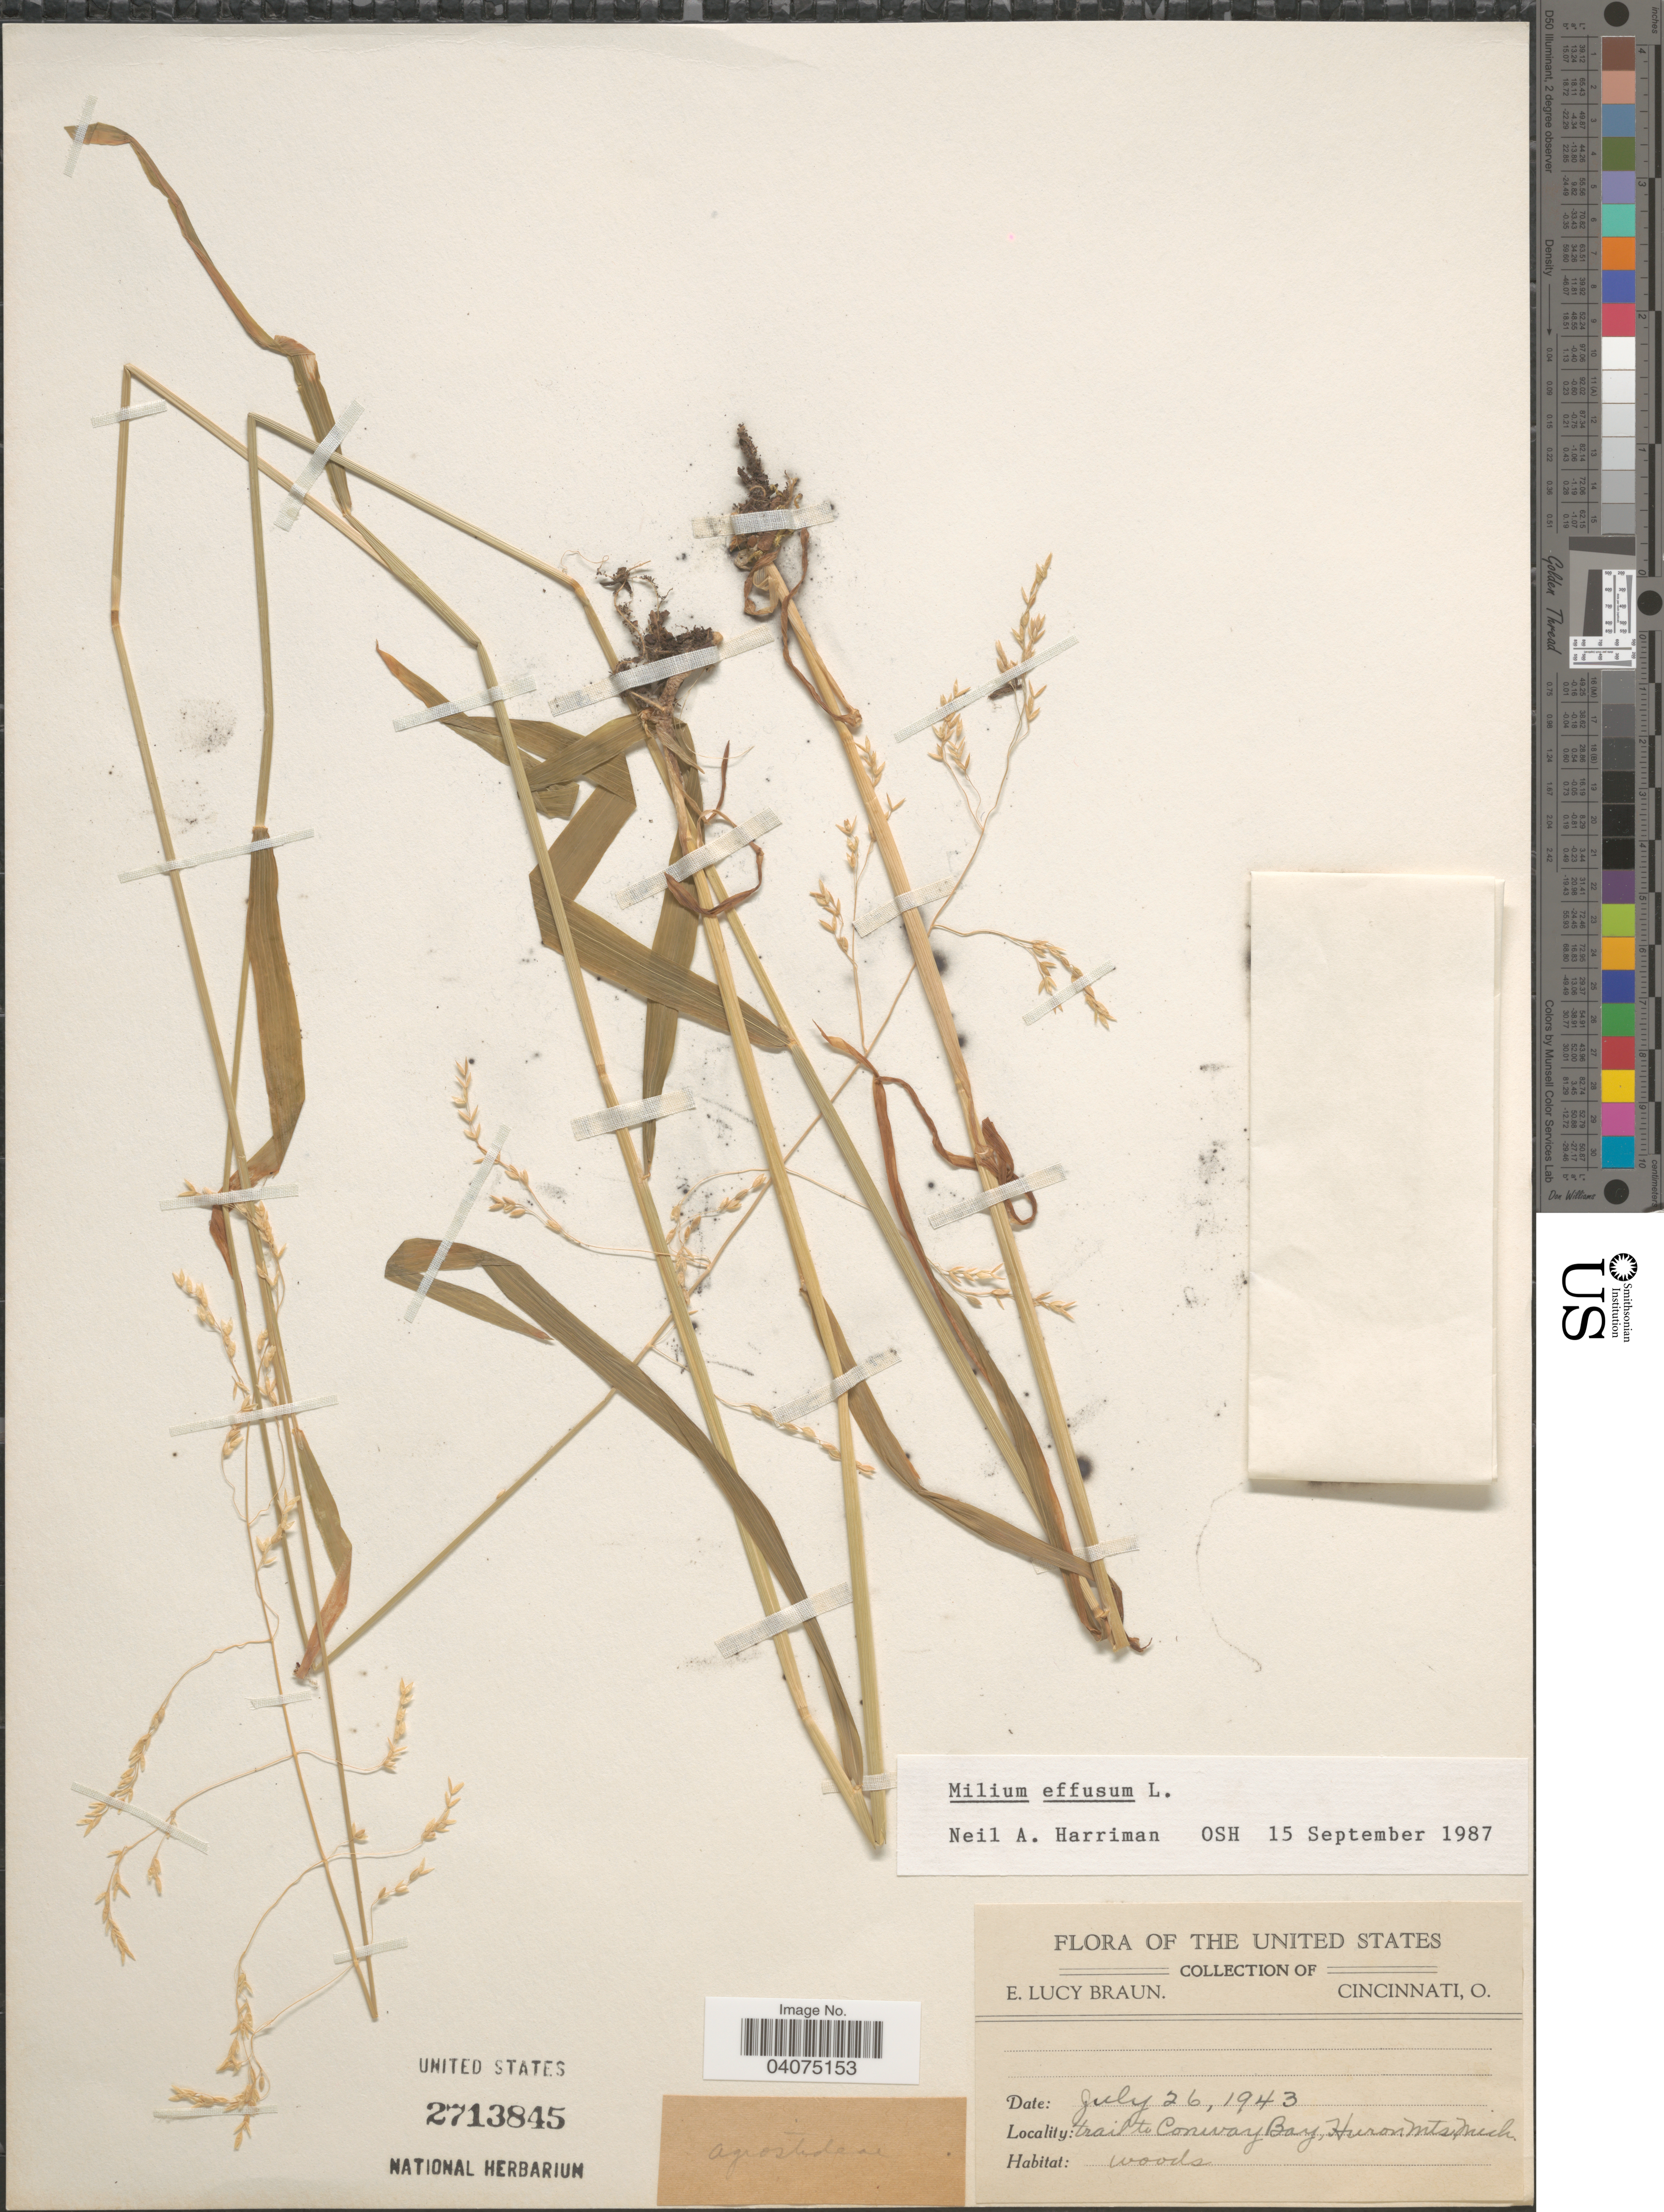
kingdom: Plantae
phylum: Tracheophyta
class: Liliopsida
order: Poales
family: Poaceae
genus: Milium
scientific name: Milium effusum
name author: L.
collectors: E. L. Braun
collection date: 1943-07-26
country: United States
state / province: Michigan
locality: Trail to Conway Bay, Huron Mts.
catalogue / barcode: US 2713845